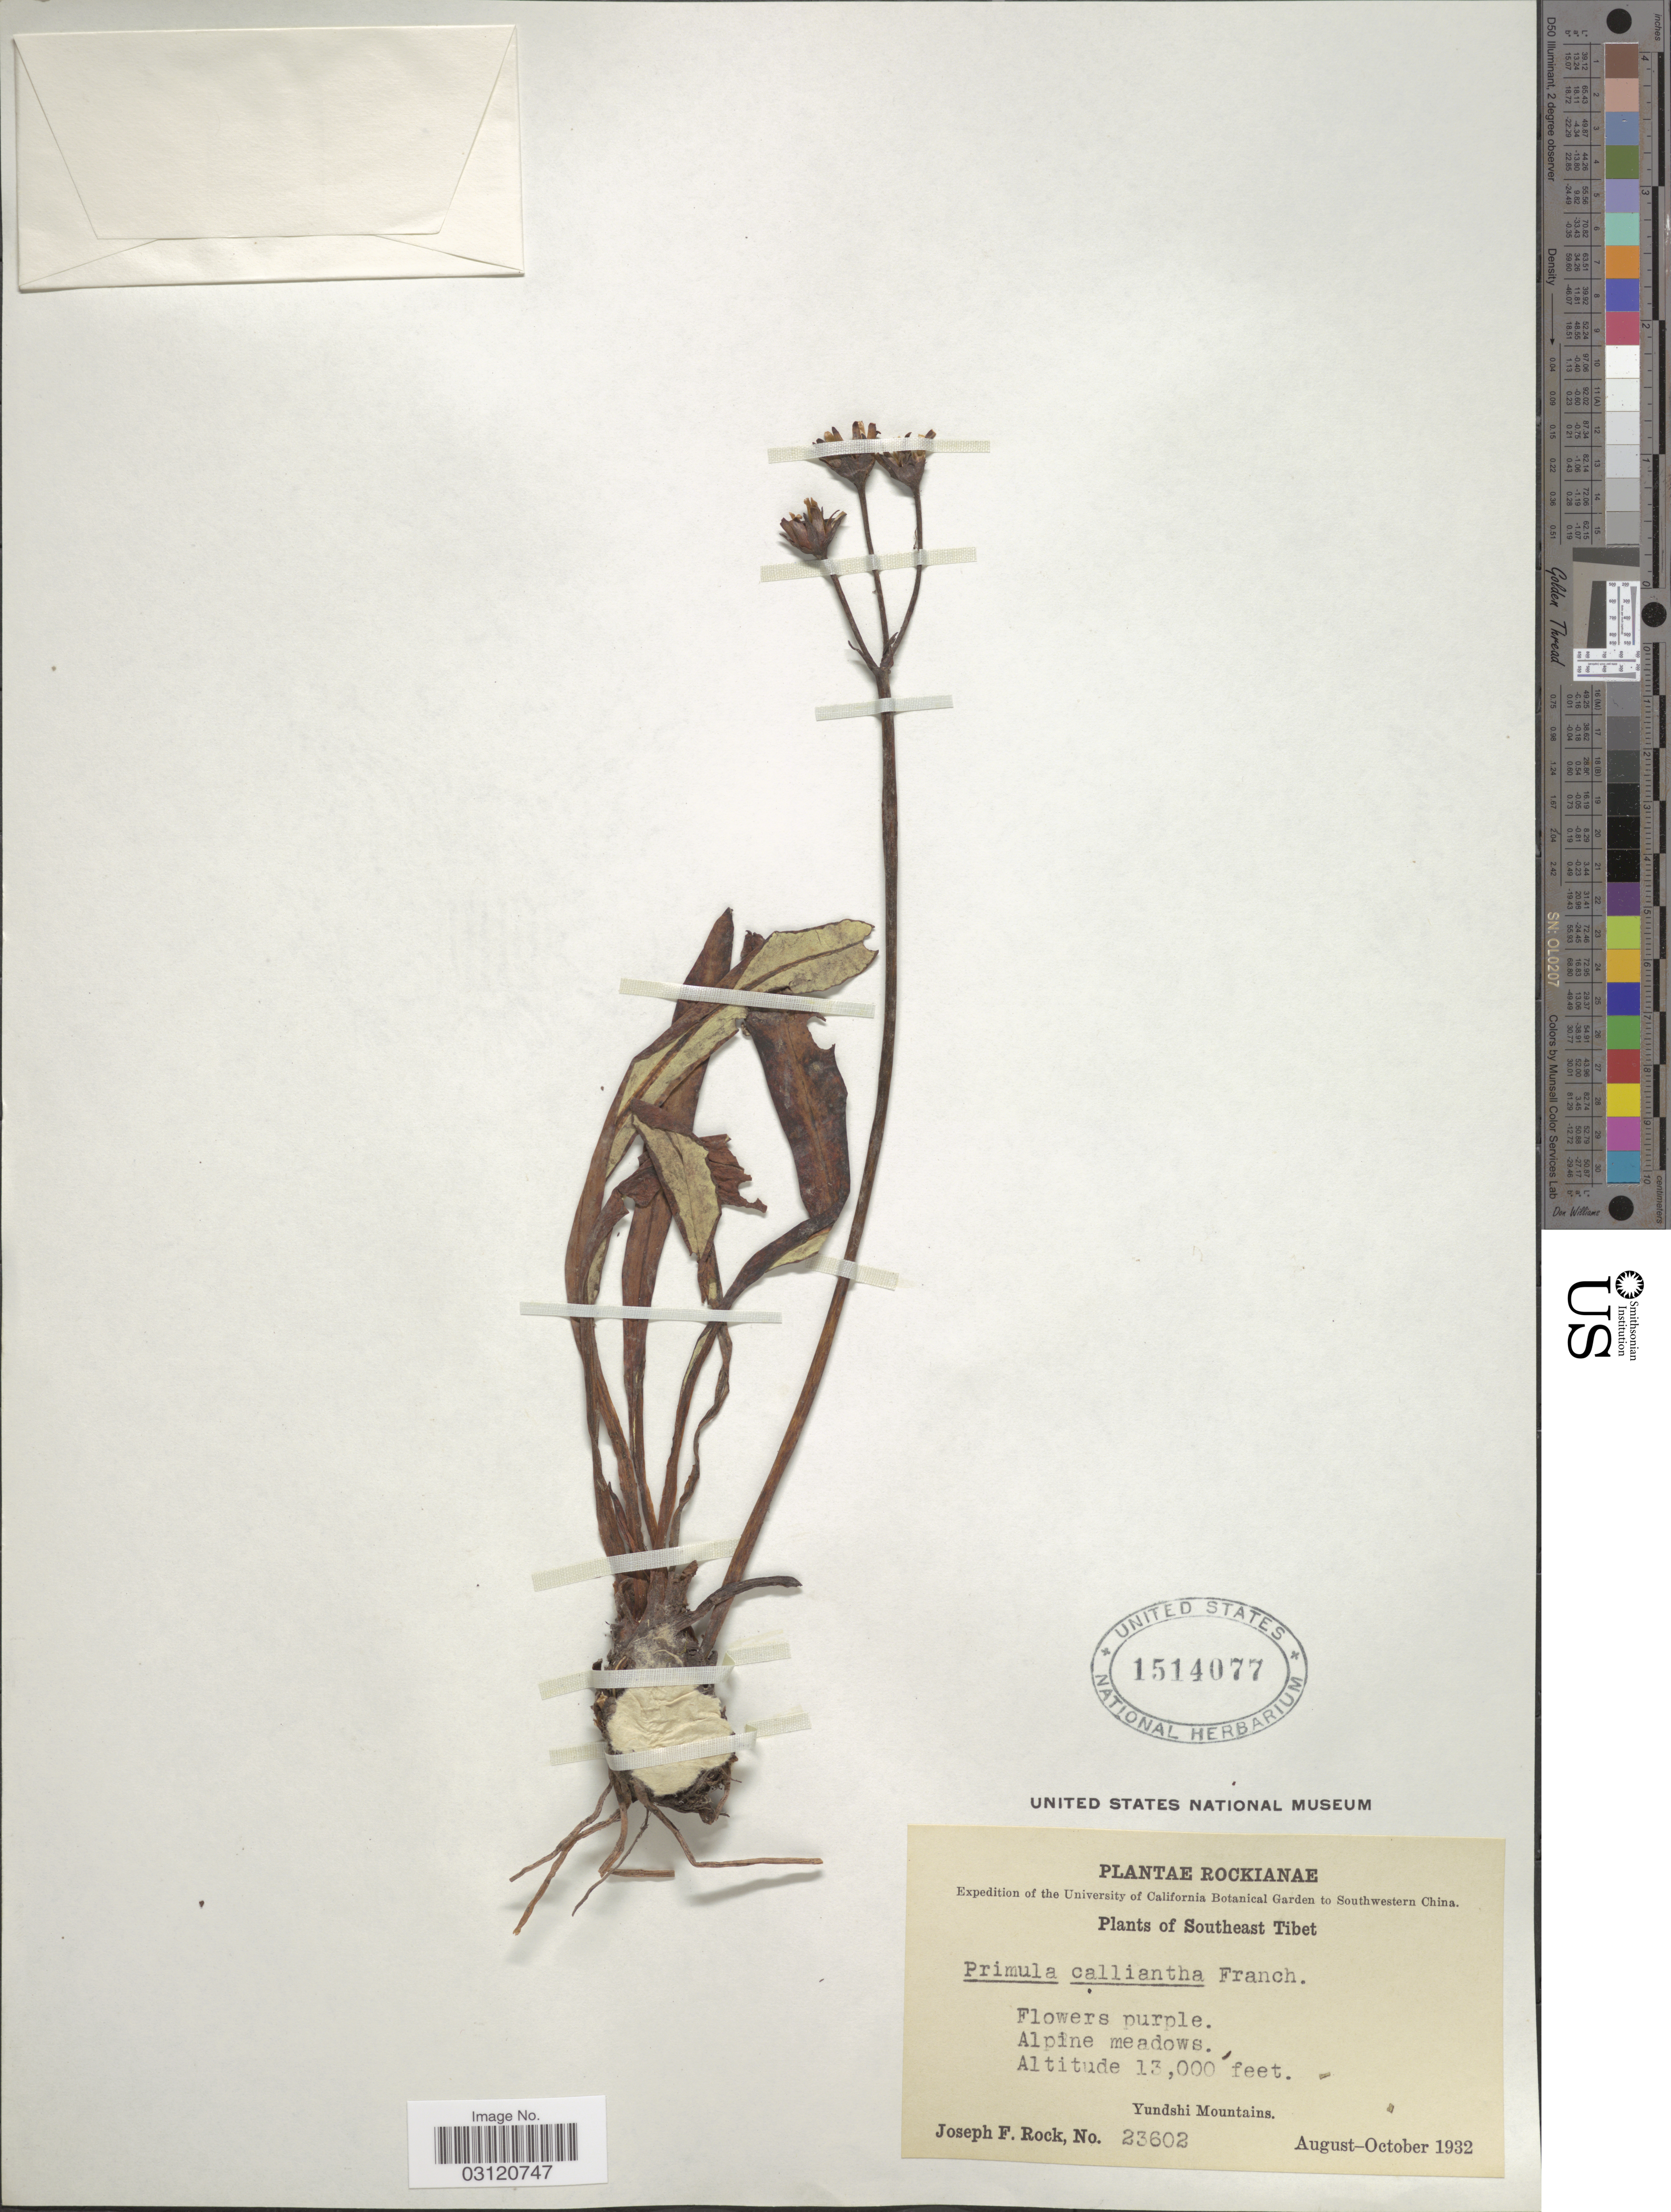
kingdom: Plantae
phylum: Tracheophyta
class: Magnoliopsida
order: Ericales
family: Primulaceae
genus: Primula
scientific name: Primula calliantha subsp. bryophila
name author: (Balf. f. & Farrer) W.W. Sm. & Forrest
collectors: J. F. Rock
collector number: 23602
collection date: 1932-08/1932-10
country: China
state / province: Xizang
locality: Southwestern China. Southeast Tibet. Yundshi Mountains.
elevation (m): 3962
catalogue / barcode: US 1514077